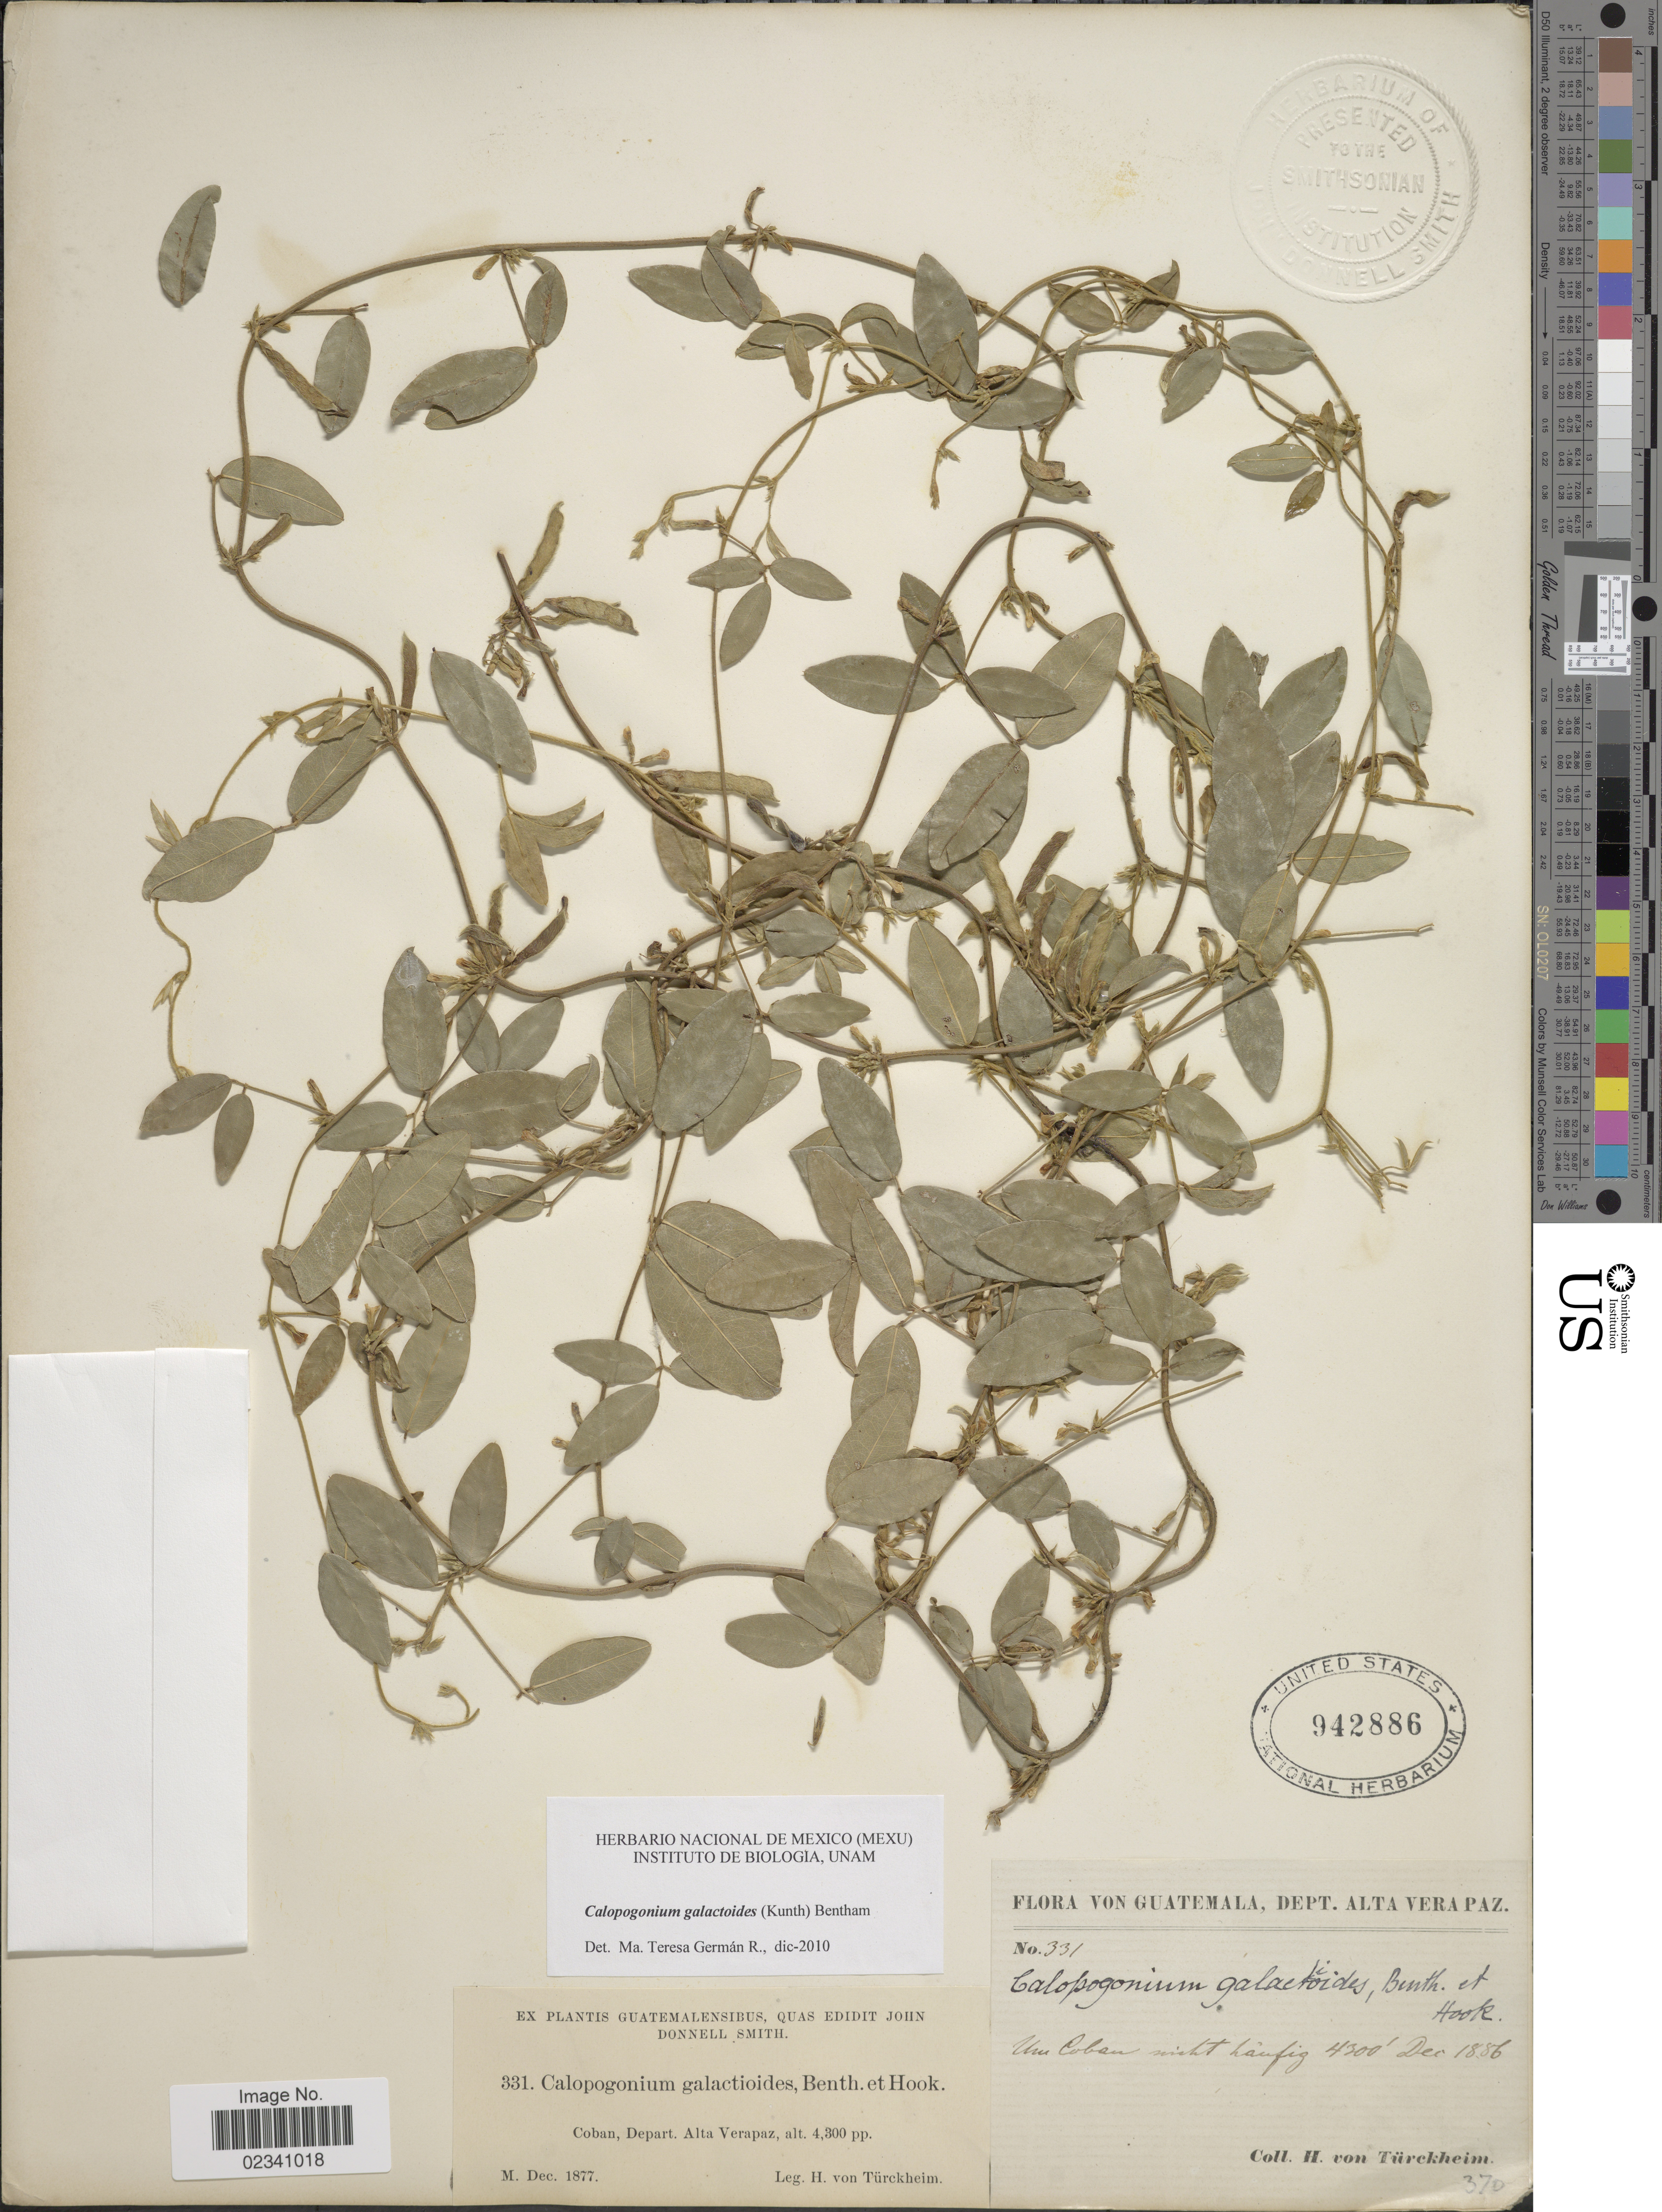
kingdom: Plantae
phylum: Tracheophyta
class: Magnoliopsida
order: Fabales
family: Fabaceae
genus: Calopogonium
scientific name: Calopogonium galactioides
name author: (Kunth) Hemsl.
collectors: H. von Türckheim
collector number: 331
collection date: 1877-12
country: Guatemala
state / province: Alta Verapaz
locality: Coban, Depart. Alta Verapaz.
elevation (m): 1311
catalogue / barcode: US 942886